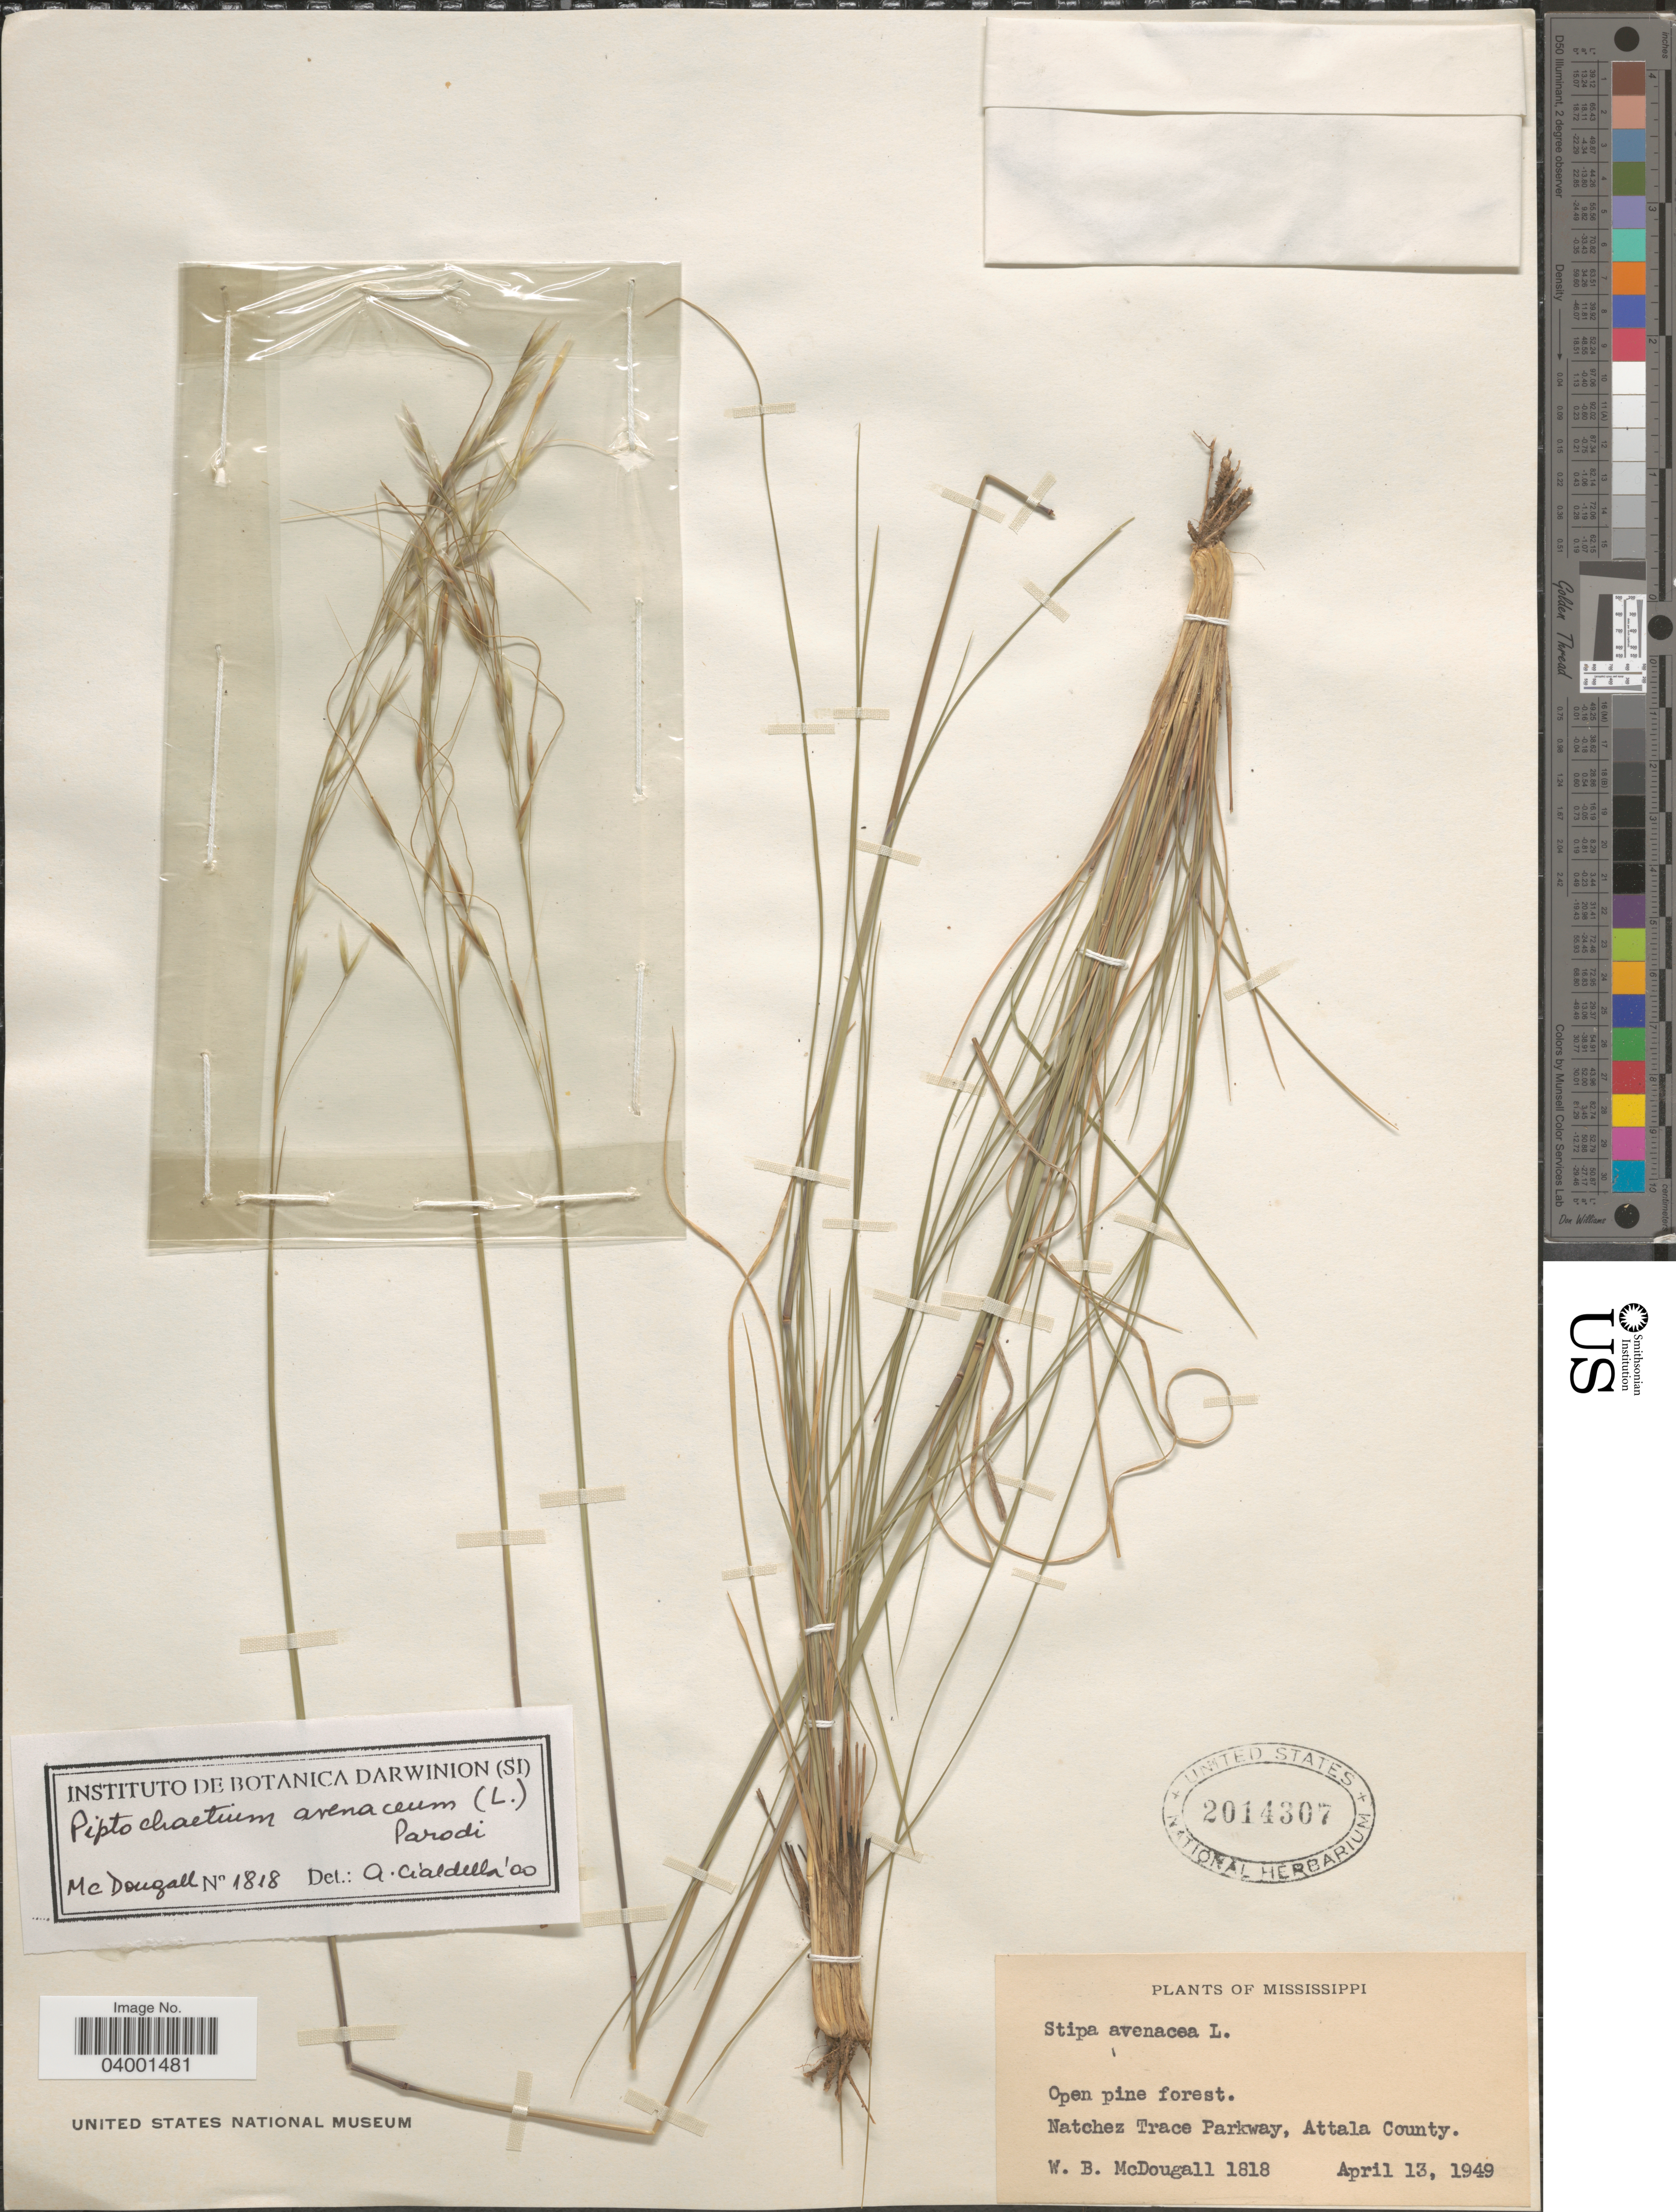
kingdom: Plantae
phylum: Tracheophyta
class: Liliopsida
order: Poales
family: Poaceae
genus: Piptochaetium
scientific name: Piptochaetium avenaceum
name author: (L.) Parodi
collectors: W. B. McDougall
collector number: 1818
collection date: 1949-04-13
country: United States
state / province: Mississippi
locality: Open pine forest. Natchez Trace Parkway, Attala County.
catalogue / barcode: US 2014307